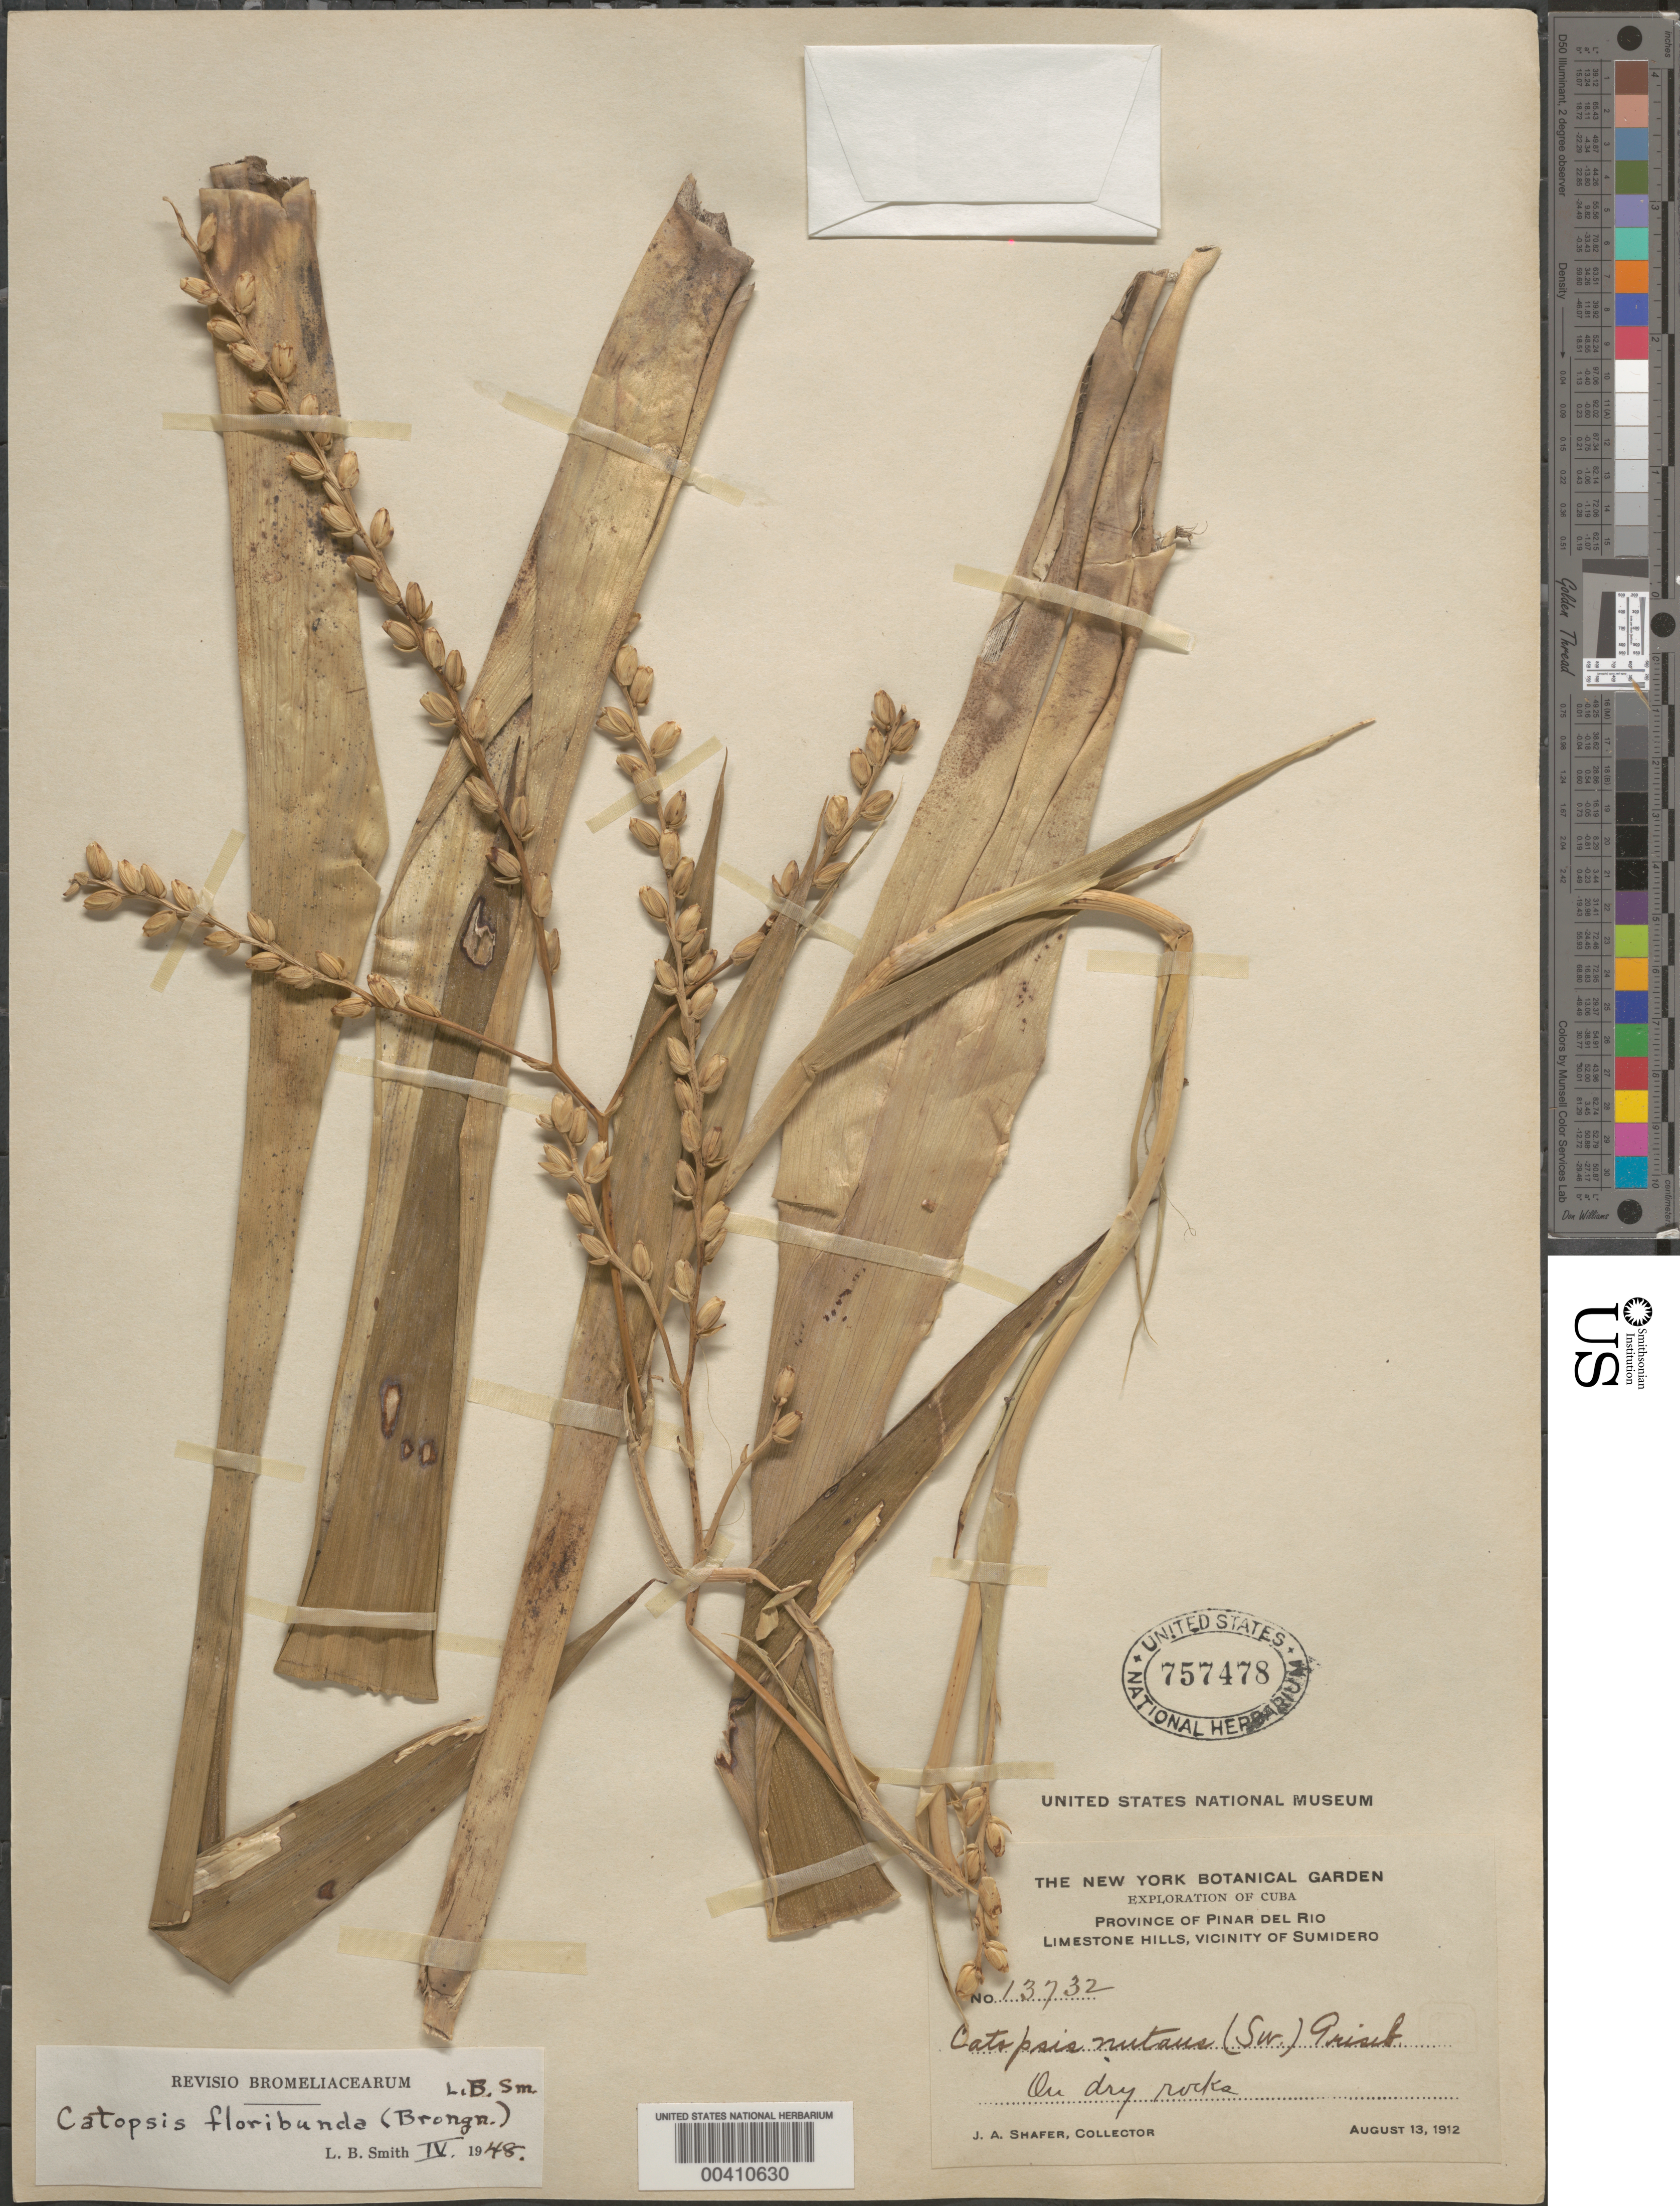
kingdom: Plantae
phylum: Tracheophyta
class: Liliopsida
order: Poales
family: Bromeliaceae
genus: Catopsis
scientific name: Catopsis floribunda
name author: L.B. Sm.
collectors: J. A. Shafer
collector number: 13732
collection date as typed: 13 Aug 1912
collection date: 1912-08-13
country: Cuba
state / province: Pinar del Río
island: Greater Antilles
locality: Vicinity of sumidero, limestone hills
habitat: On dry rocks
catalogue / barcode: US 757478